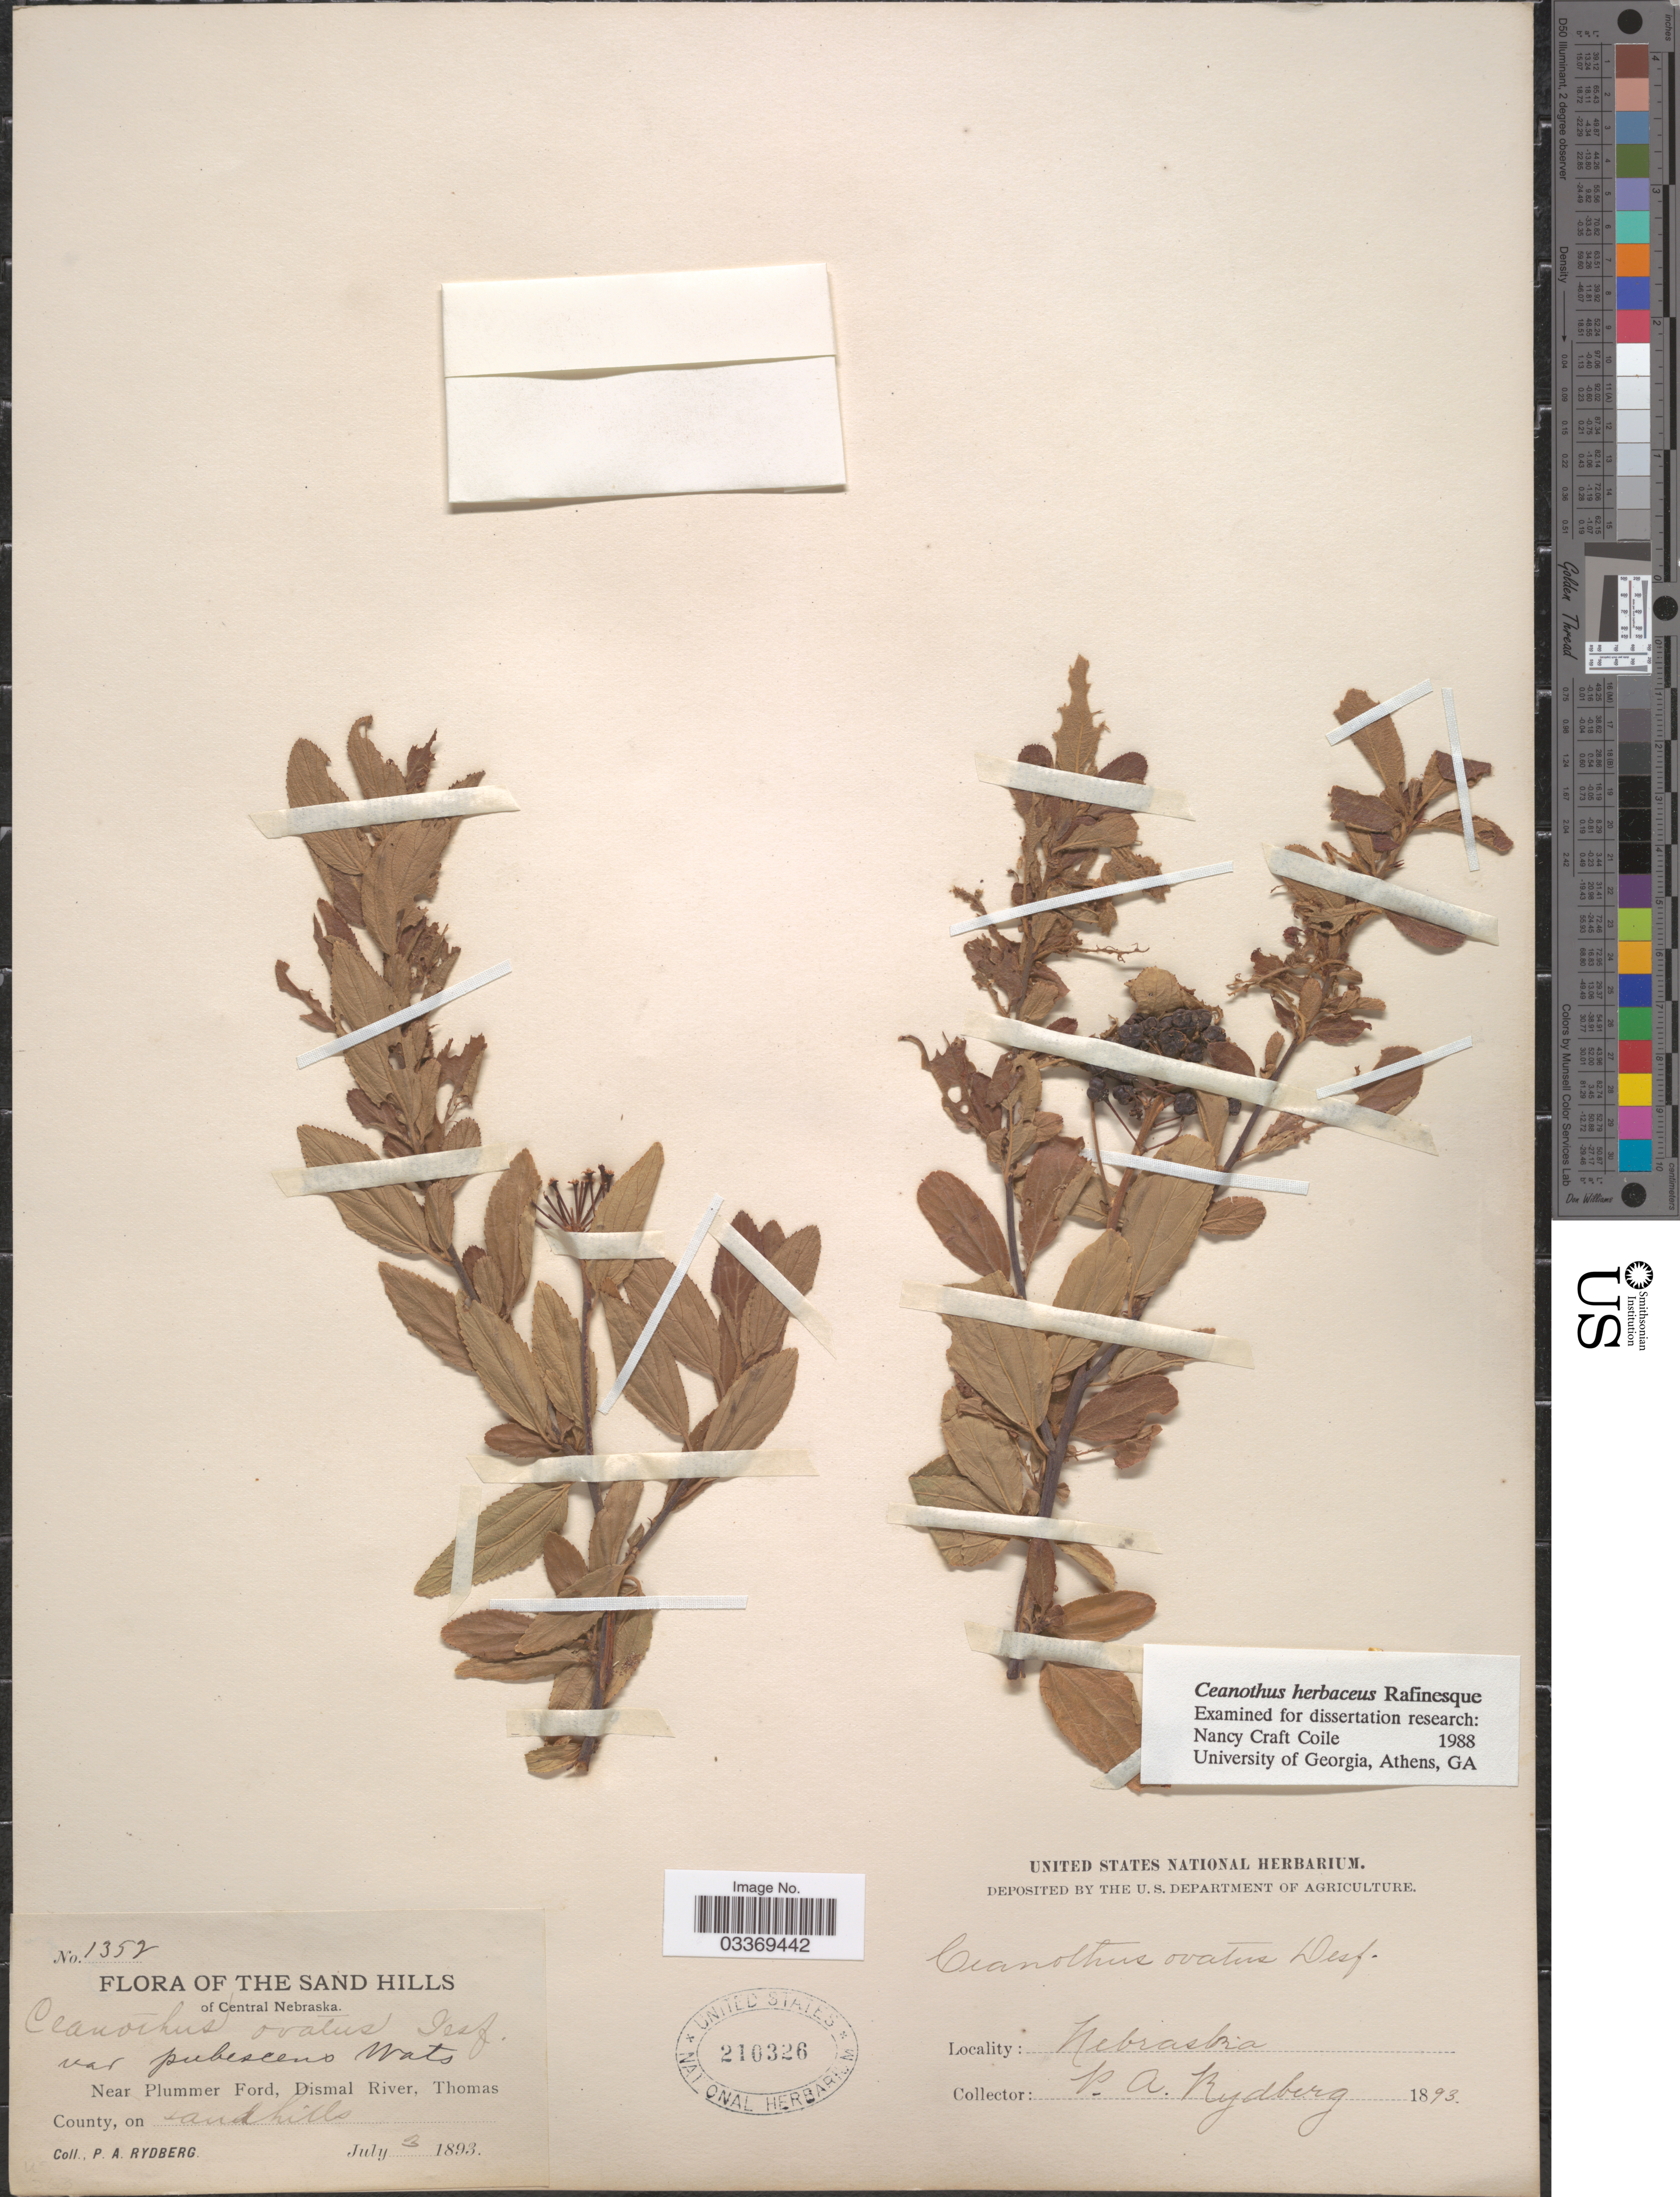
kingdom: Plantae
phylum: Tracheophyta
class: Magnoliopsida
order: Rosales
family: Rhamnaceae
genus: Ceanothus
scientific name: Ceanothus ovatus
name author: Desf.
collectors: P. A. Rydberg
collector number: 1352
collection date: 1893-07-03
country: United States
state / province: Nebraska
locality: The Sand Hills of Central Nebraska. Near Plummer Ford, Dismal River, Thomas County.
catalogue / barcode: US 210326